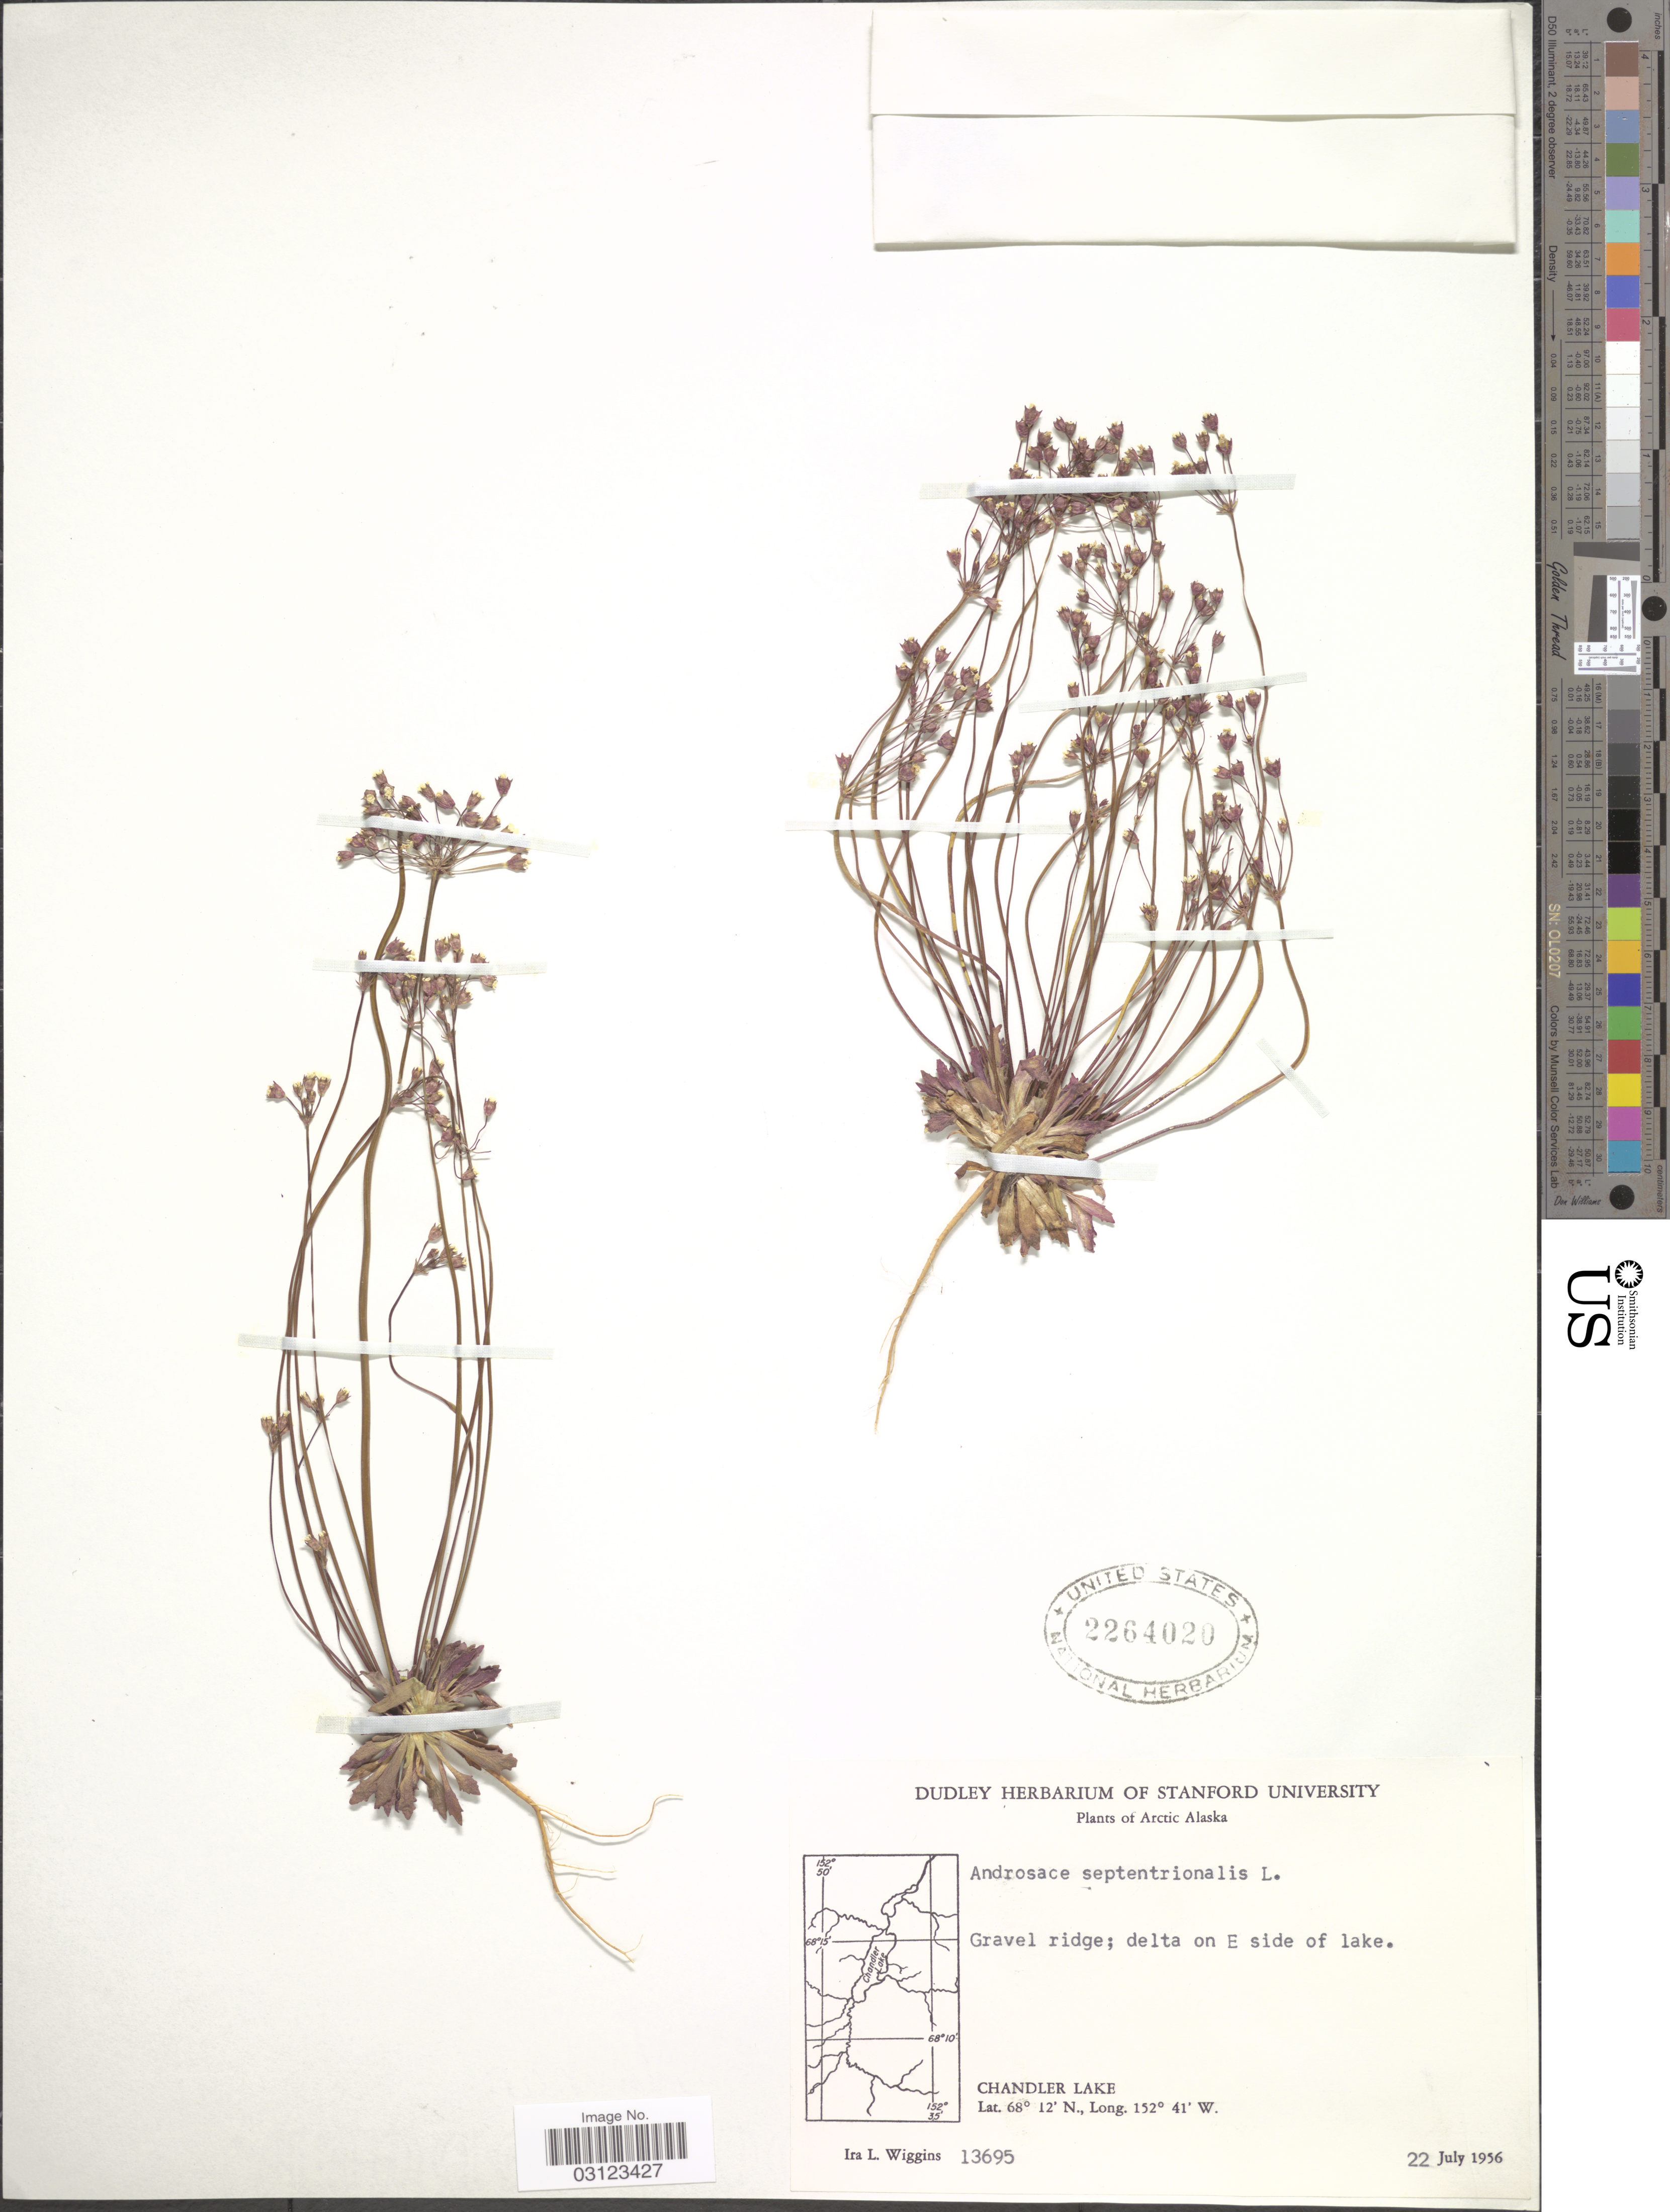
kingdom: Plantae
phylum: Tracheophyta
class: Magnoliopsida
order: Ericales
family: Primulaceae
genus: Androsace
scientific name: Androsace septentrionalis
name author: L.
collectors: I. L. Wiggins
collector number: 13695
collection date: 1956-07-22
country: United States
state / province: Alaska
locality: Arctic Alaska. Gravel ridge; delta on E side of lake. Chandler Lake.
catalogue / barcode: US 2264020